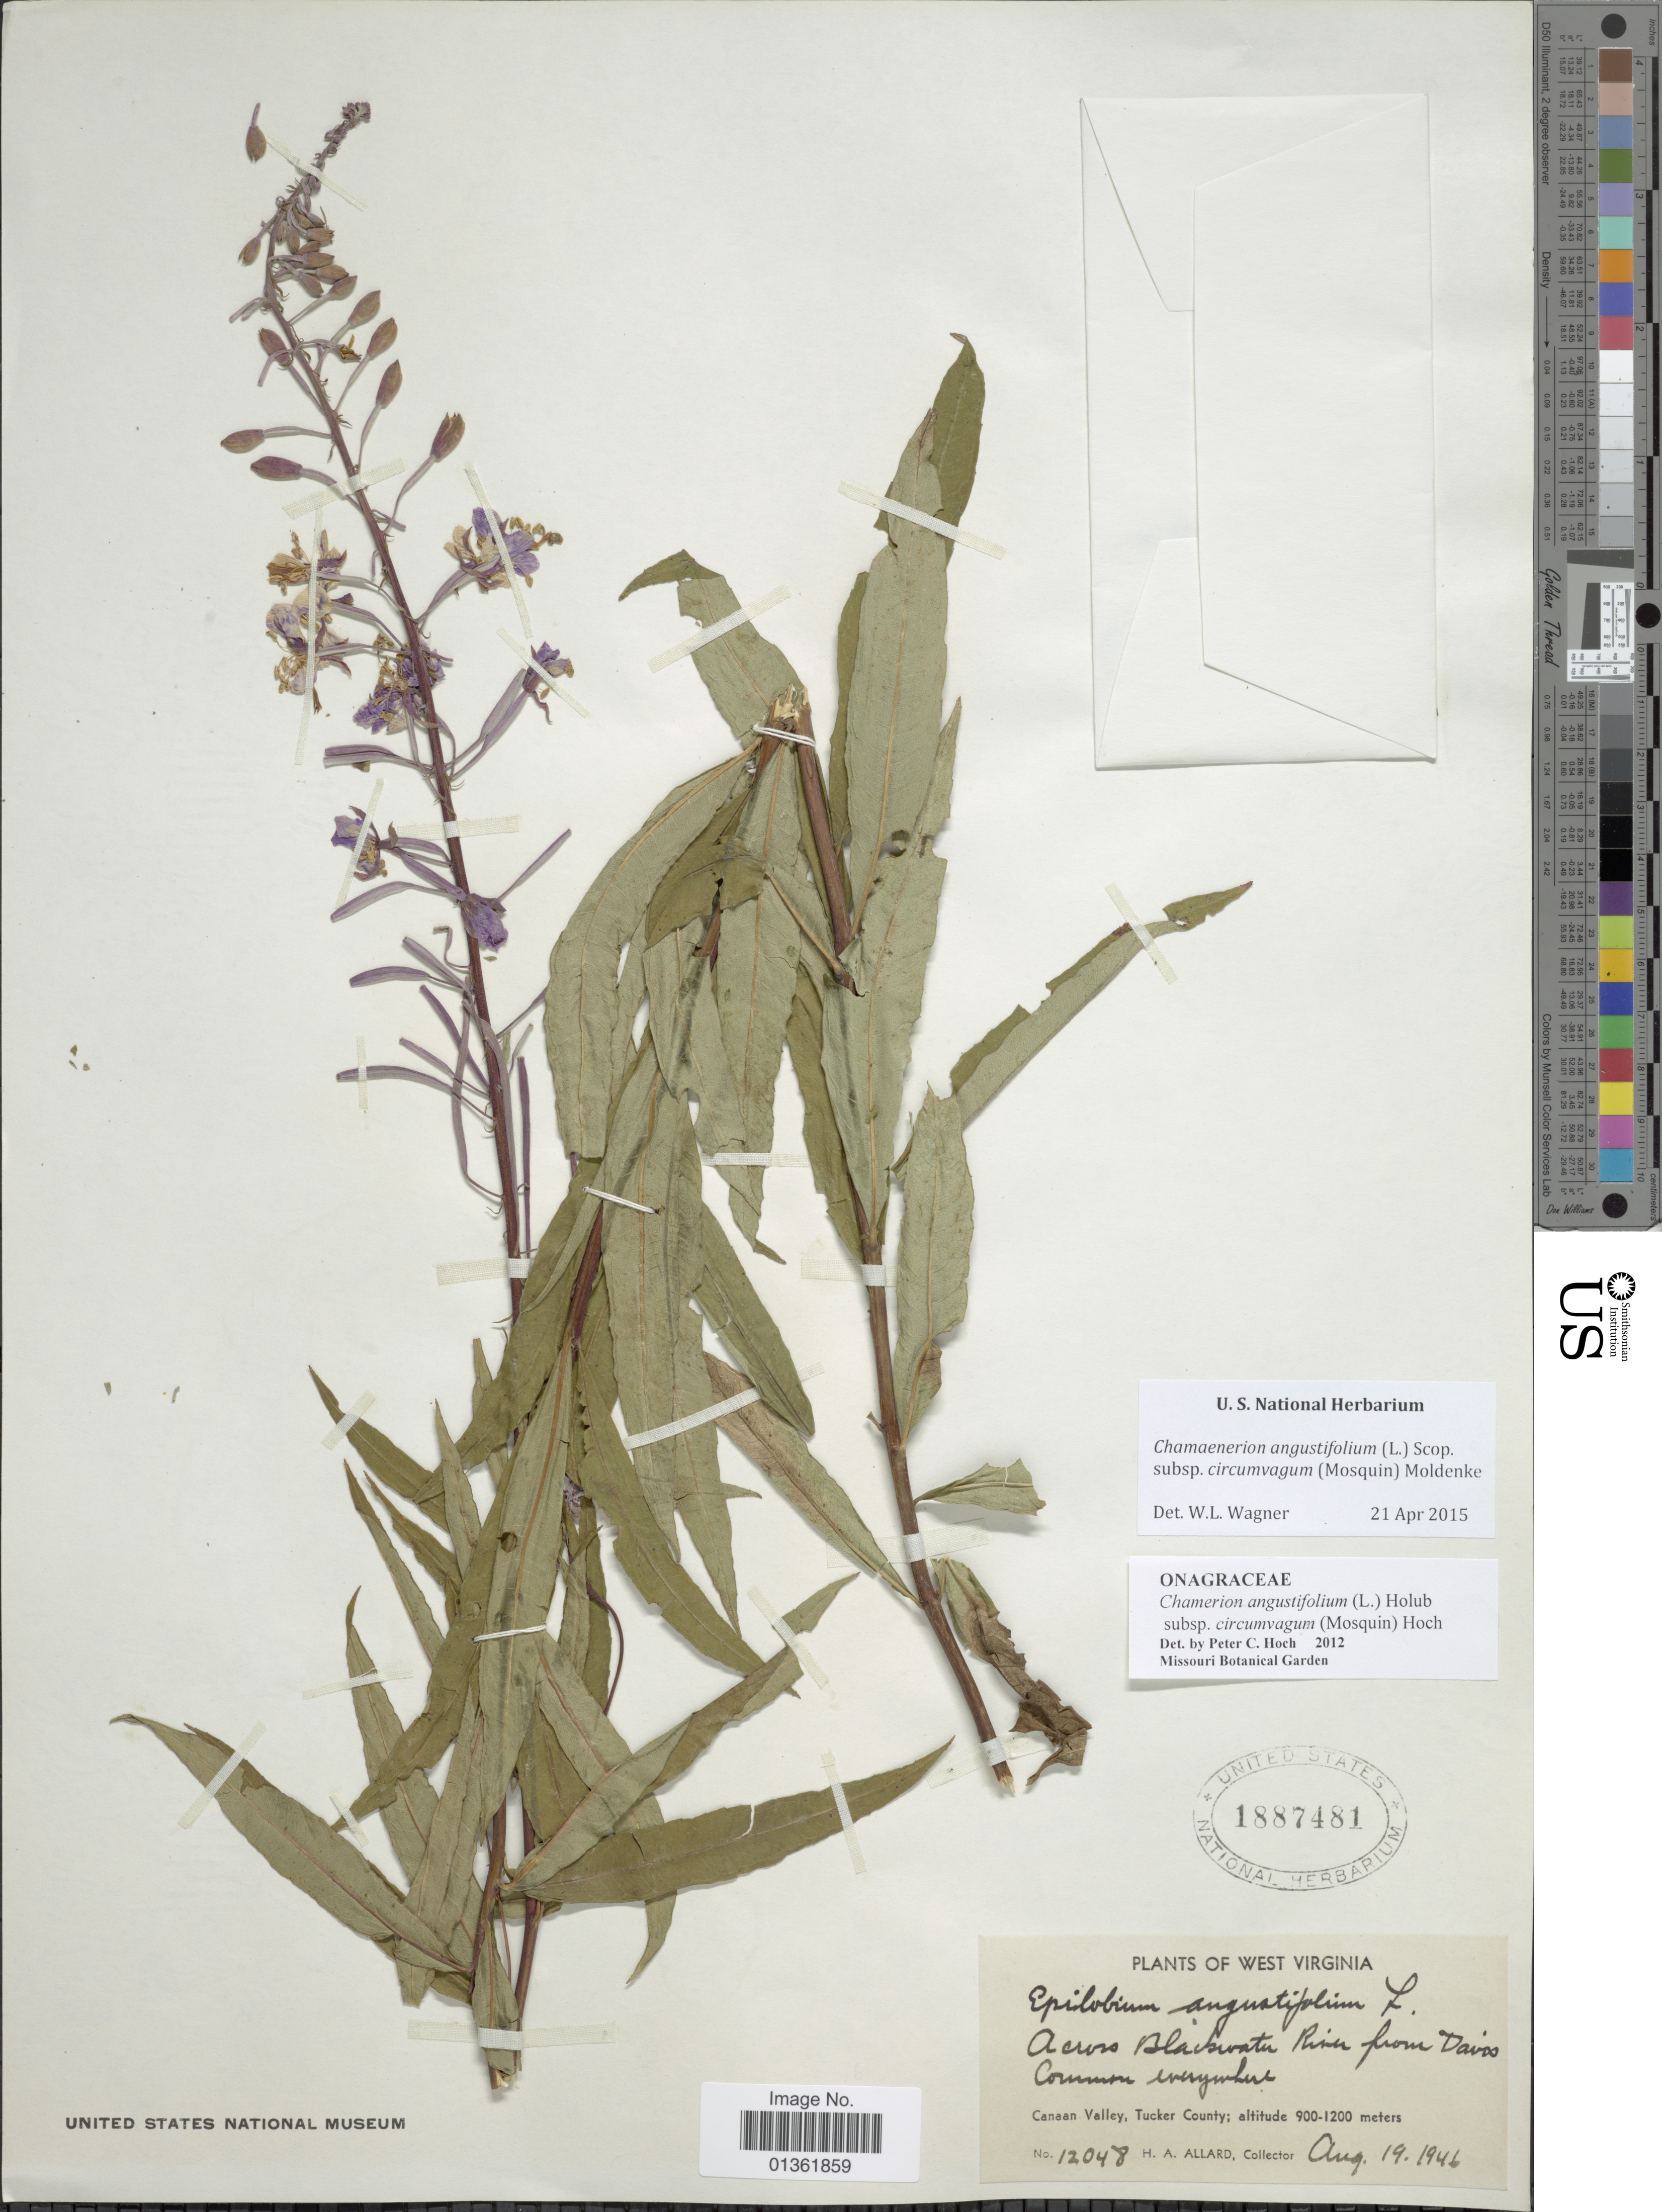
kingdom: Plantae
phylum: Tracheophyta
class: Magnoliopsida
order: Myrtales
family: Onagraceae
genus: Chamaenerion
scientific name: Chamaenerion angustifolium subsp. circumvagum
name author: (Mosquin) Moldenke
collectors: H. A. Allard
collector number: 12048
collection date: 1946-08-19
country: United States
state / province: West Virginia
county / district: Tucker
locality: Across Blackwater River from Davis, Canaan Valley, Tucker County.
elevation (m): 900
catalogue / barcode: US 1887481